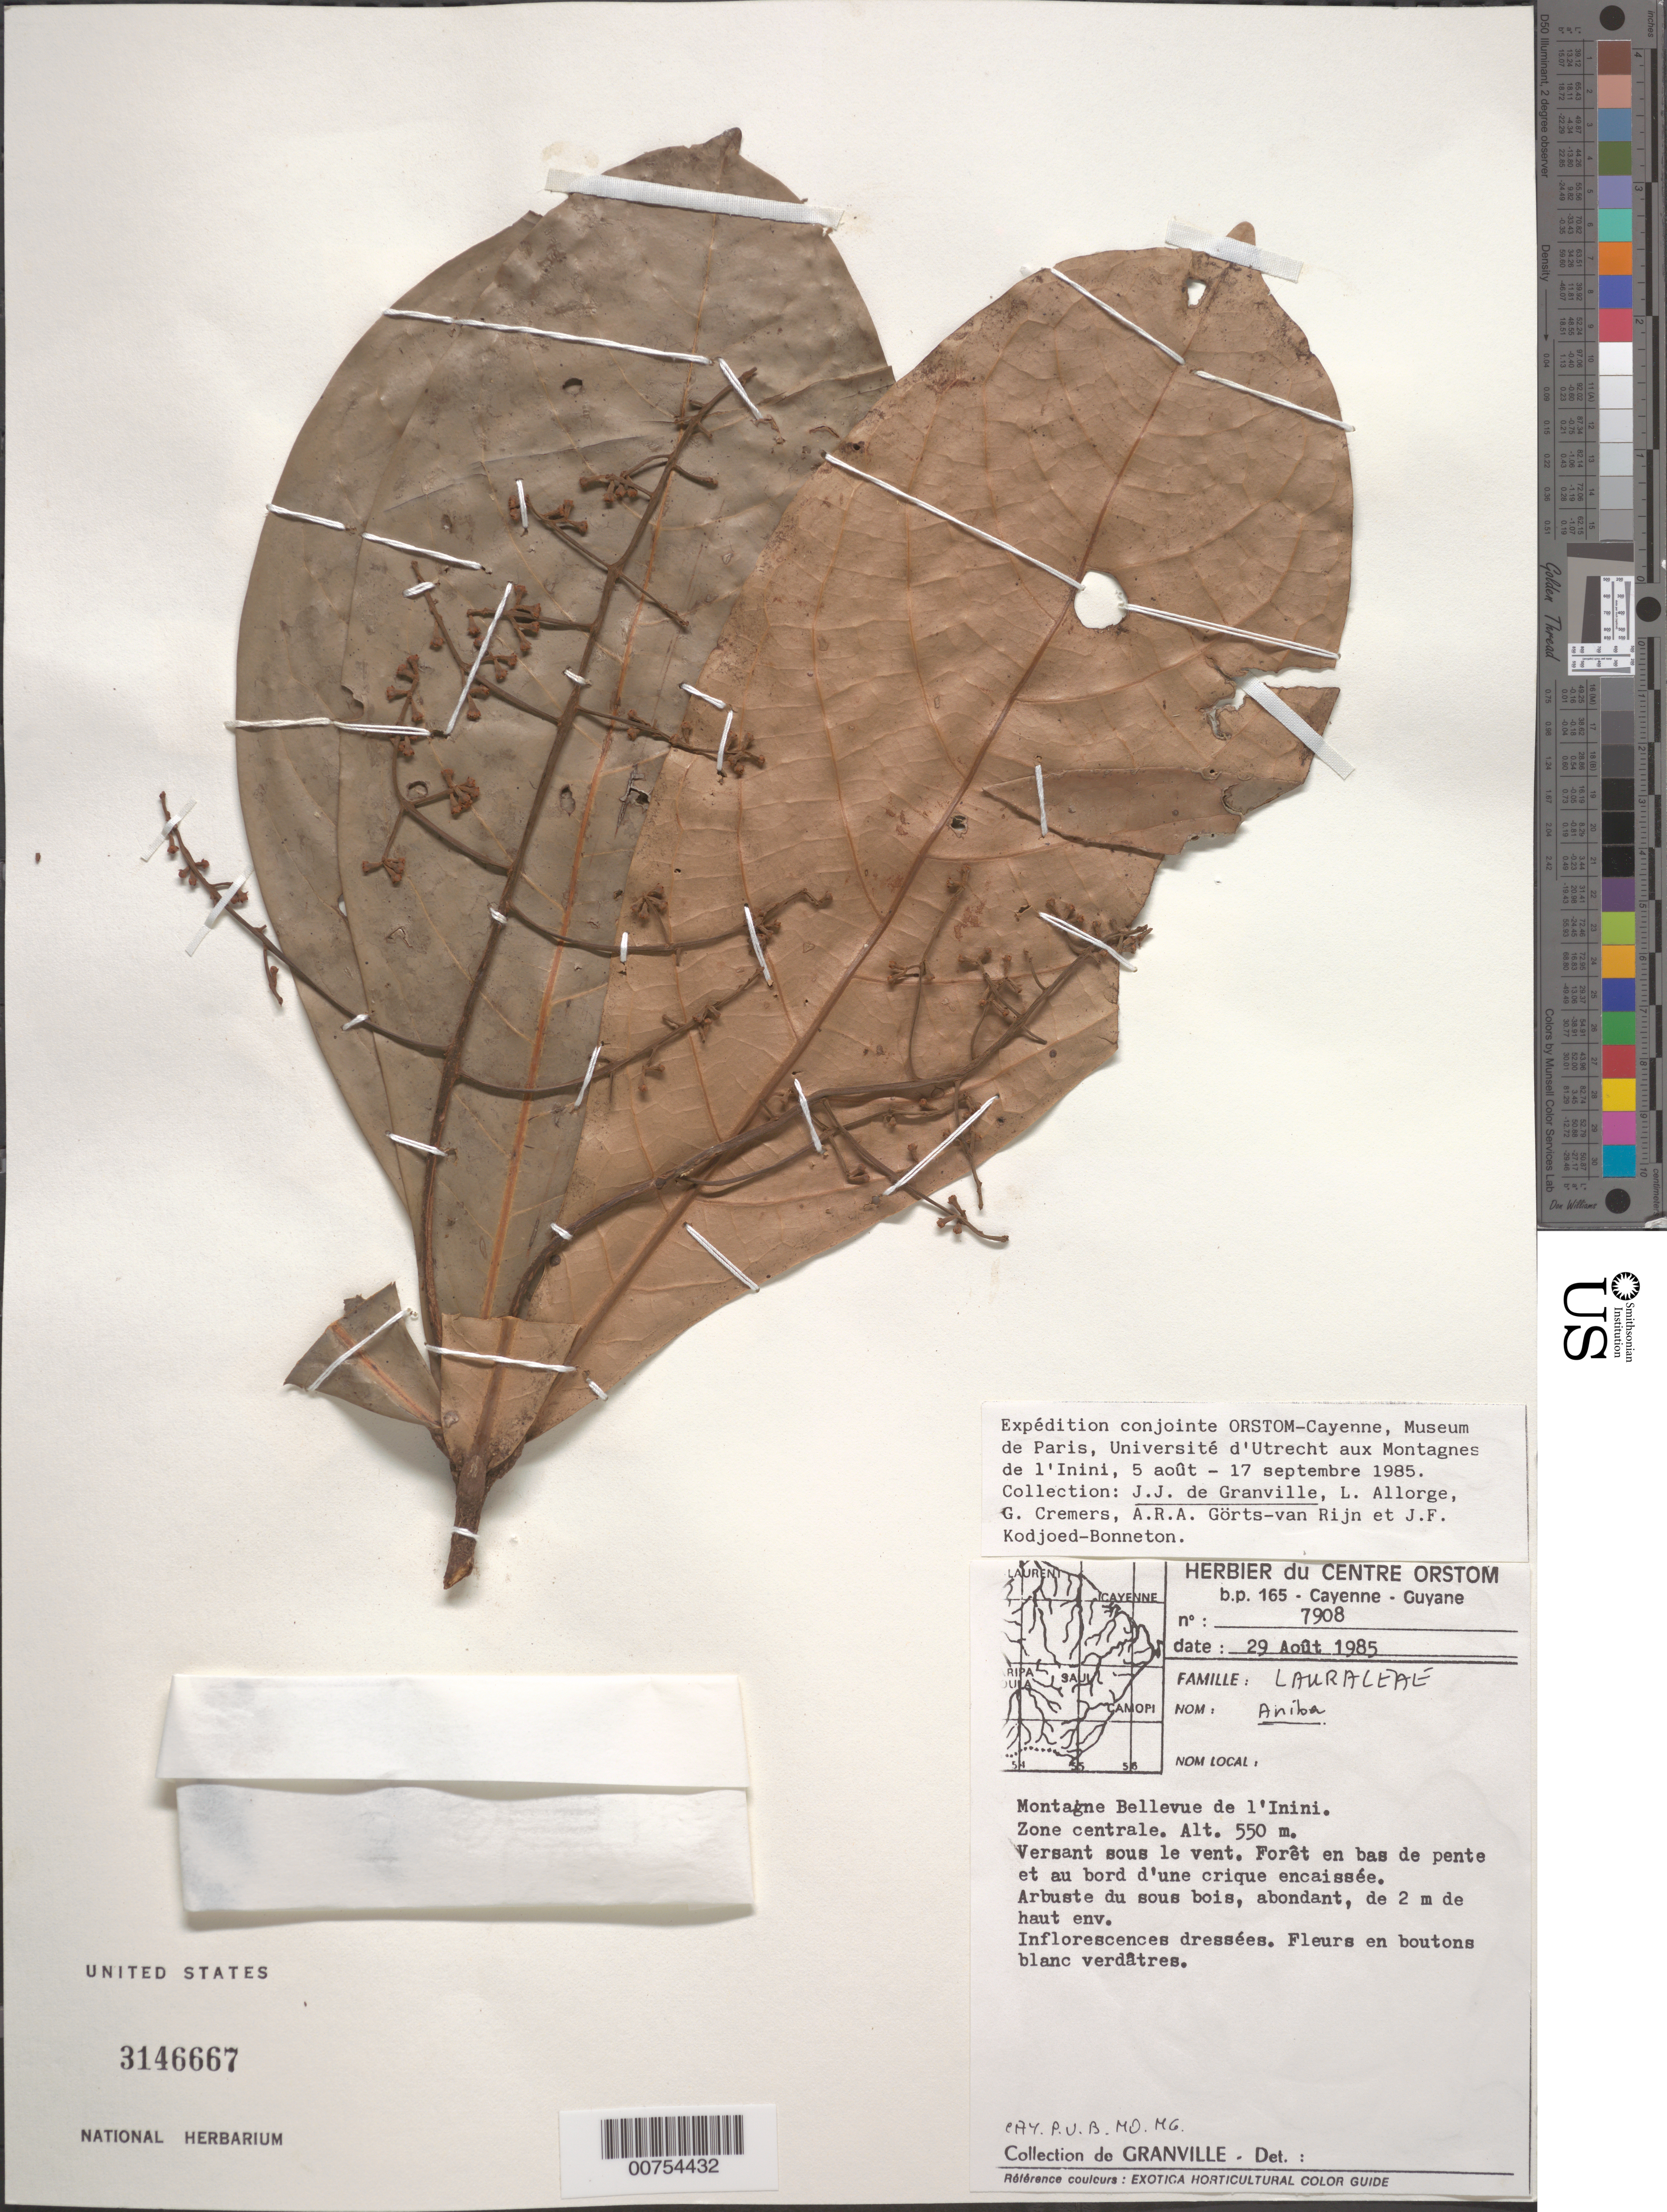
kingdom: Plantae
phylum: Tracheophyta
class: Magnoliopsida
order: Laurales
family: Lauraceae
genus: Aniba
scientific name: Aniba sp.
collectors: J.-J. de Granville, L. Allorge, G. Cremers, A. .R. A. Görts-van Rijn & J. Kodjoed-Bonneton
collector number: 7908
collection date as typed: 29-Aug-85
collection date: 1985-08-29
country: French Guiana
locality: Montagnes Bellevue de l'Inini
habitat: Forest en bas de pente et au bord d'une crique encaissee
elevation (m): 550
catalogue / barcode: US 3146667